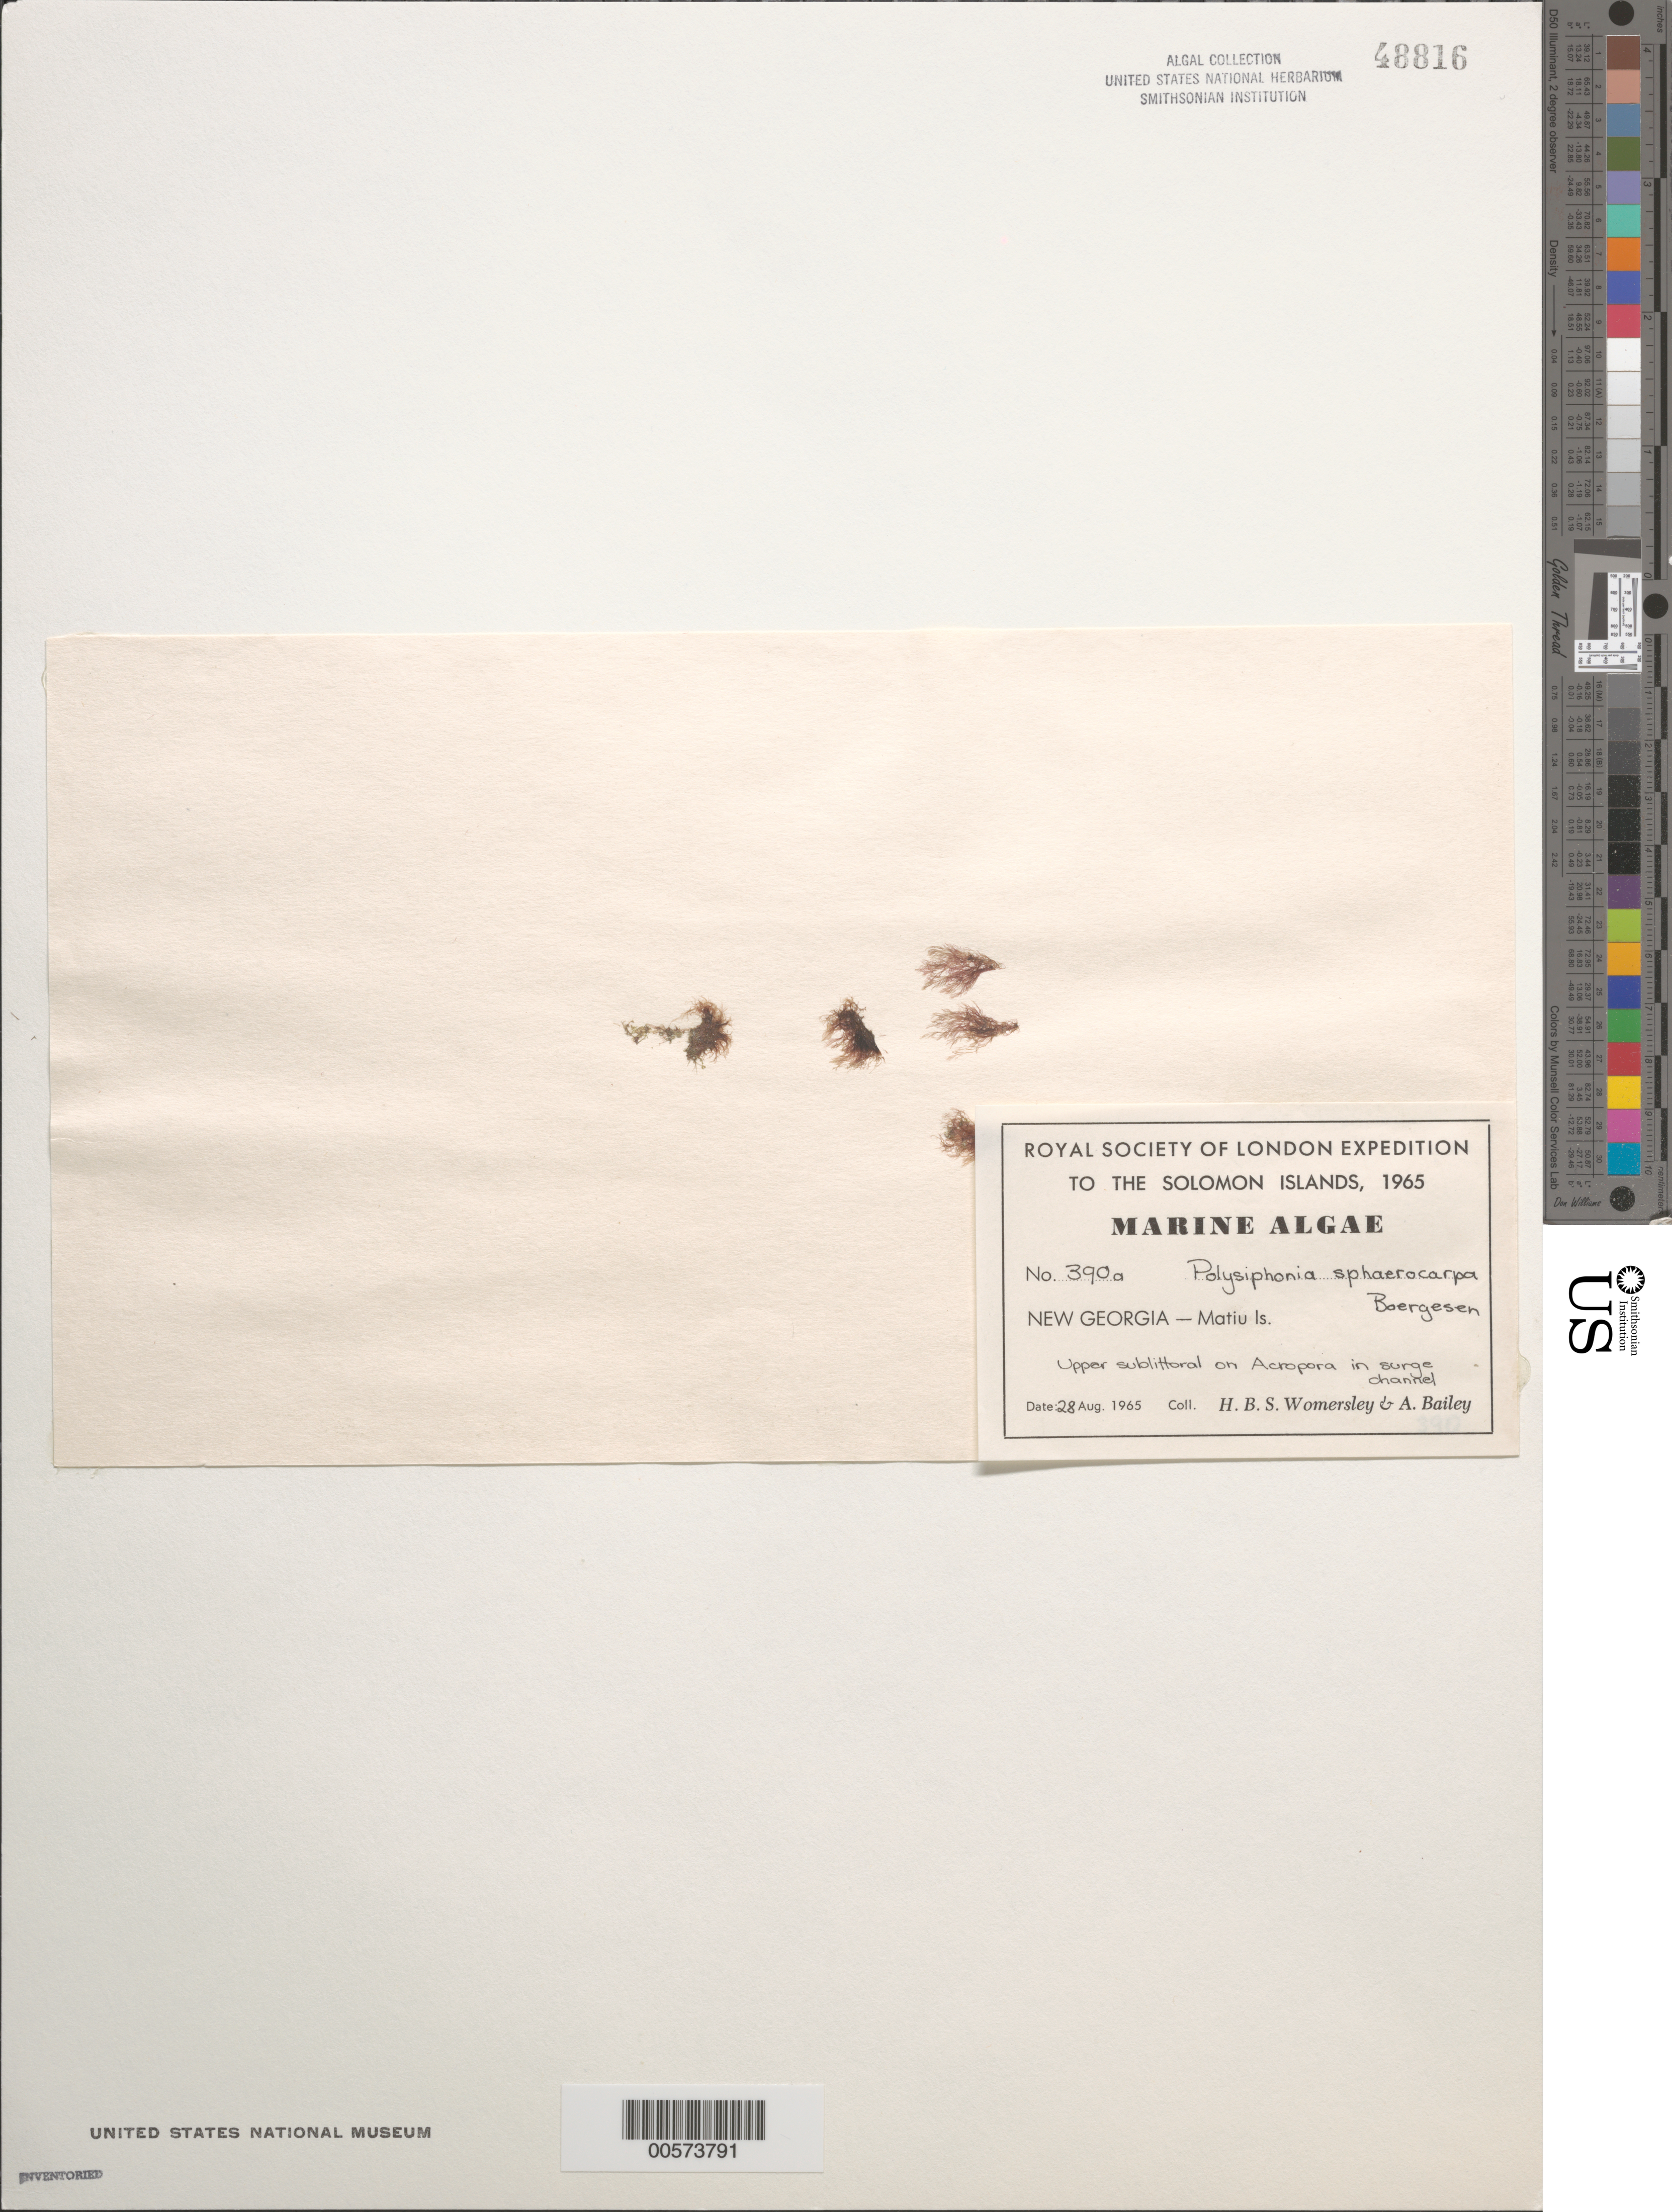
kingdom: Plantae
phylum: Rhodophyta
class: Florideophyceae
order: Ceramiales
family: Rhodomelaceae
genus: Melanothamnus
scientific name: Melanothamnus sphaerocarpus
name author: (Børgesen) Diaz-Tapia et al.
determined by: Algae name updating Project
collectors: H. B. S. Womersley & A. Bailey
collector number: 390a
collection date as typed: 28 Aug 1965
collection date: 1965-08-28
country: Solomon Islands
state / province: Western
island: Matiu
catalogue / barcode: US 48816